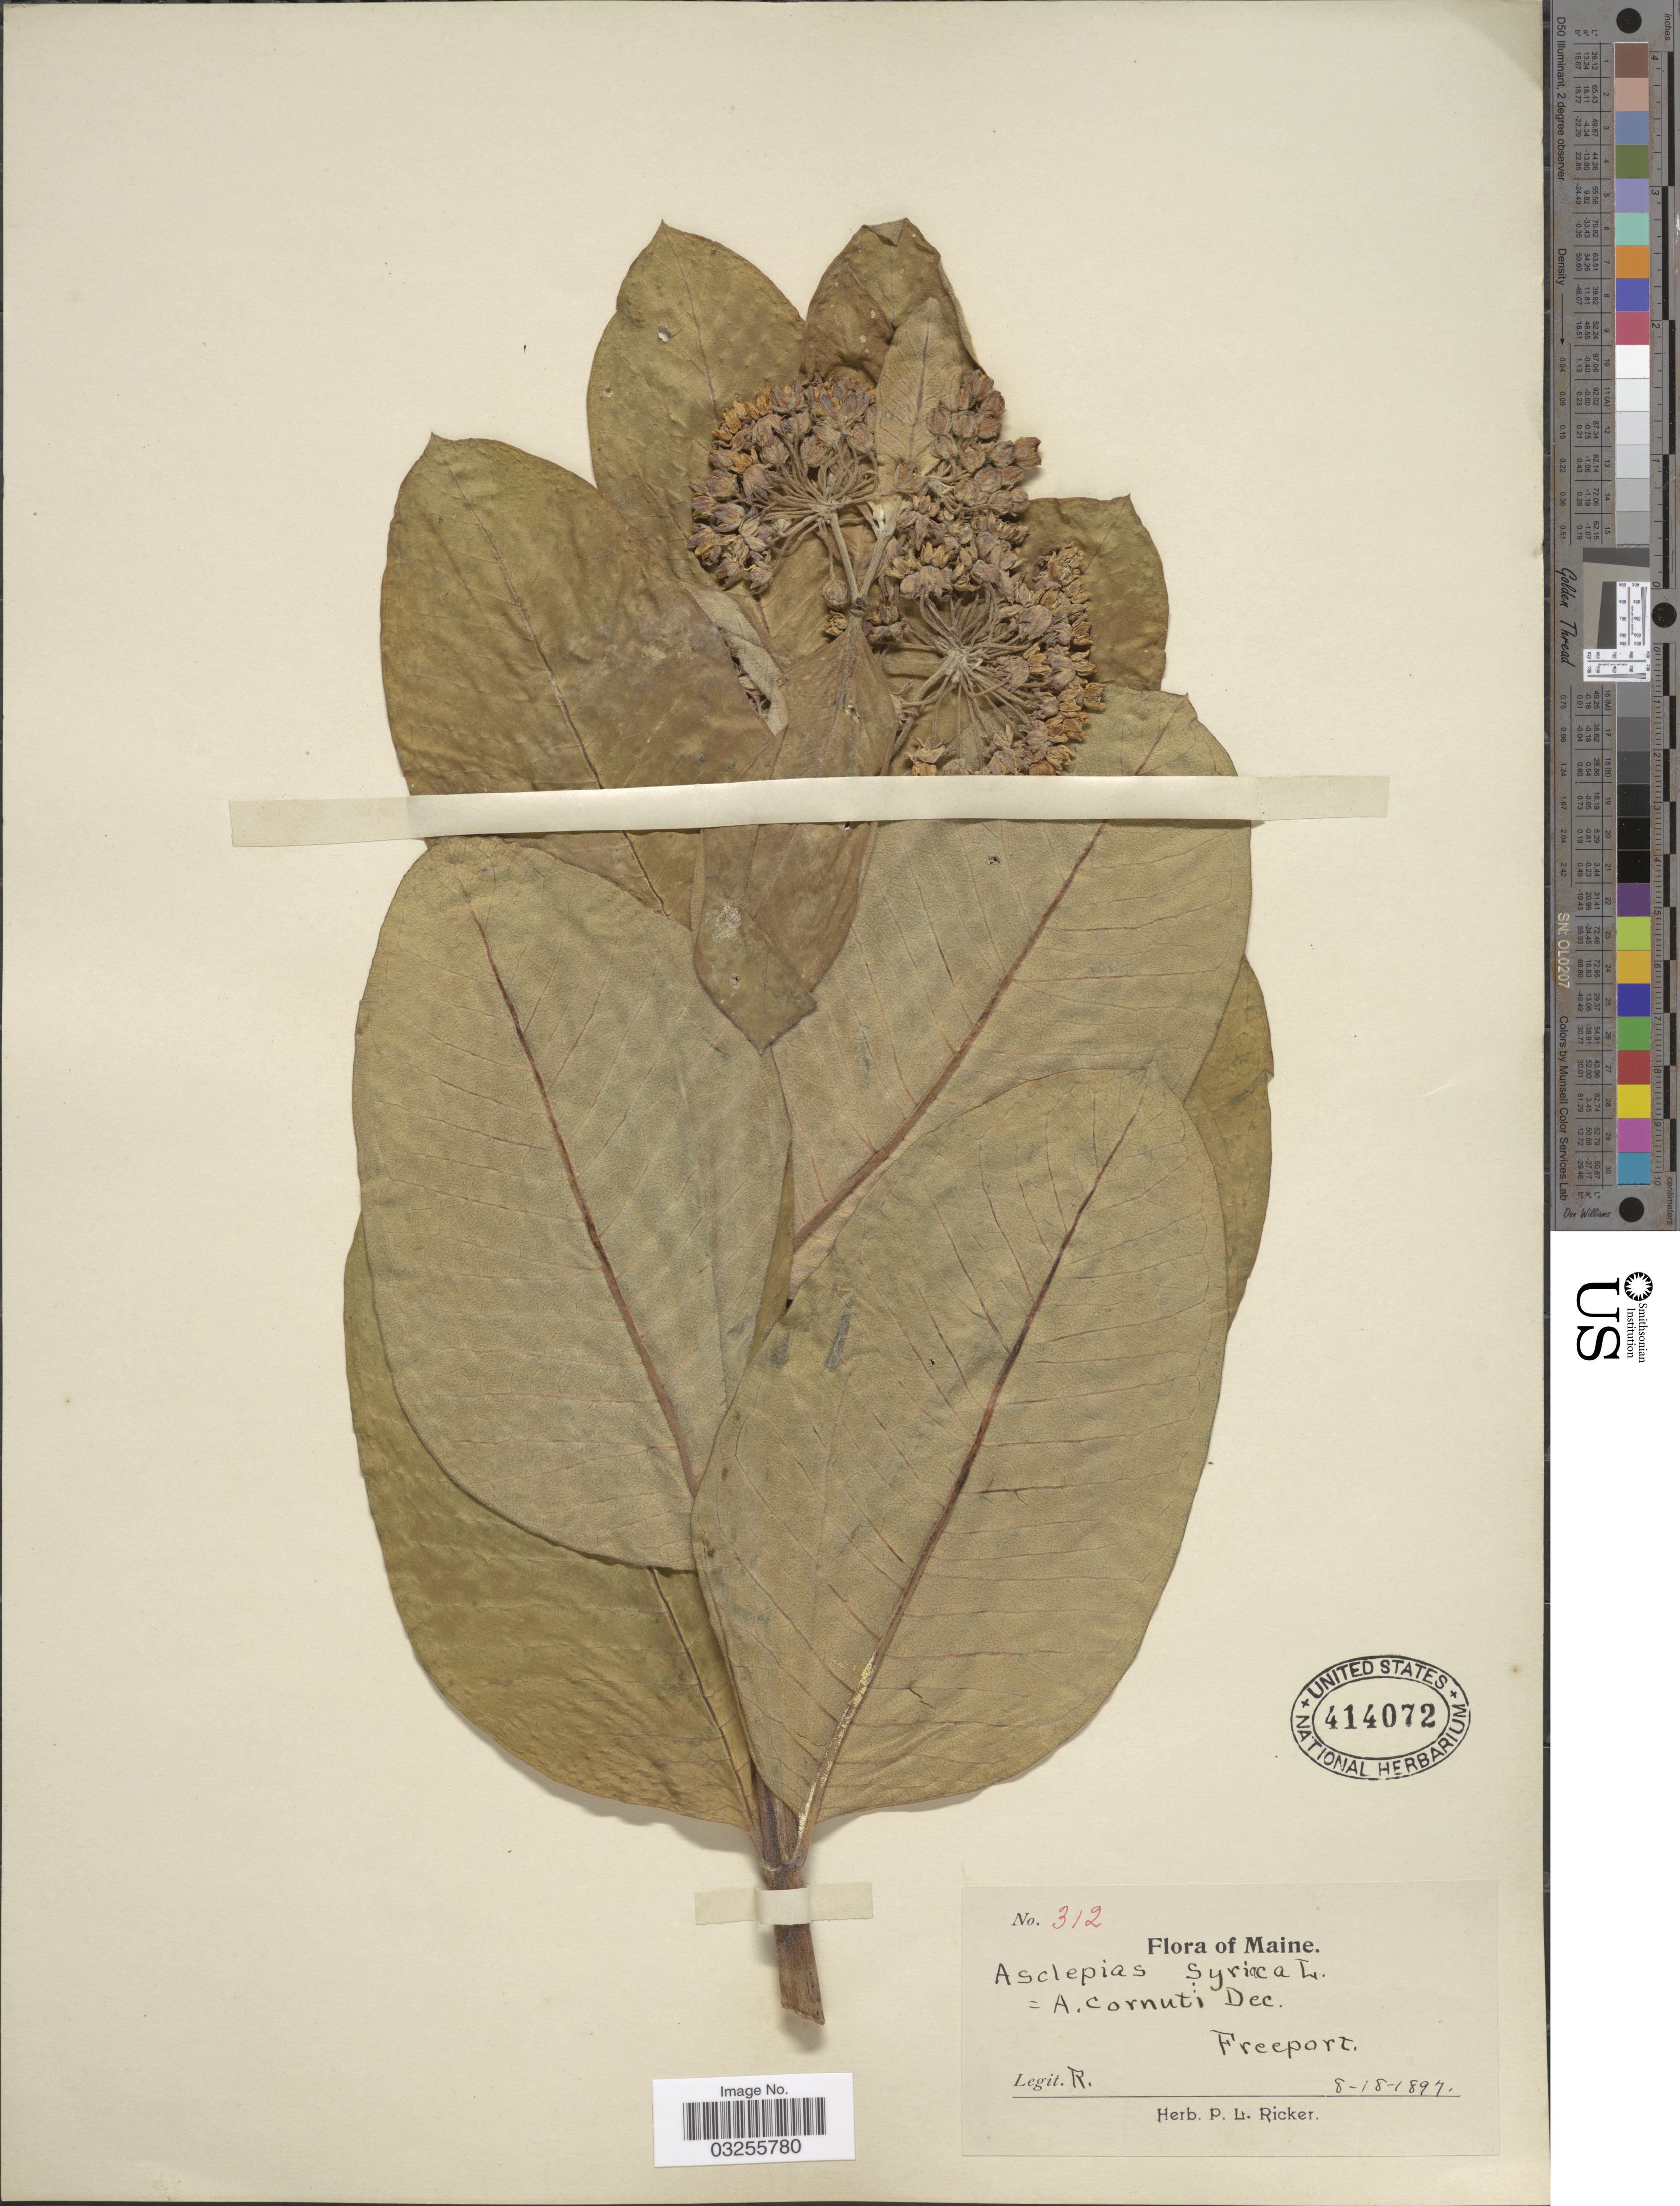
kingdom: Plantae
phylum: Tracheophyta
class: Magnoliopsida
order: Gentianales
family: Apocynaceae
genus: Asclepias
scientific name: Asclepias syriaca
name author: L.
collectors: P. Ricker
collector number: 312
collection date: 1897-08-18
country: United States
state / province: Maine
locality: Freeport.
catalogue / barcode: US 414072